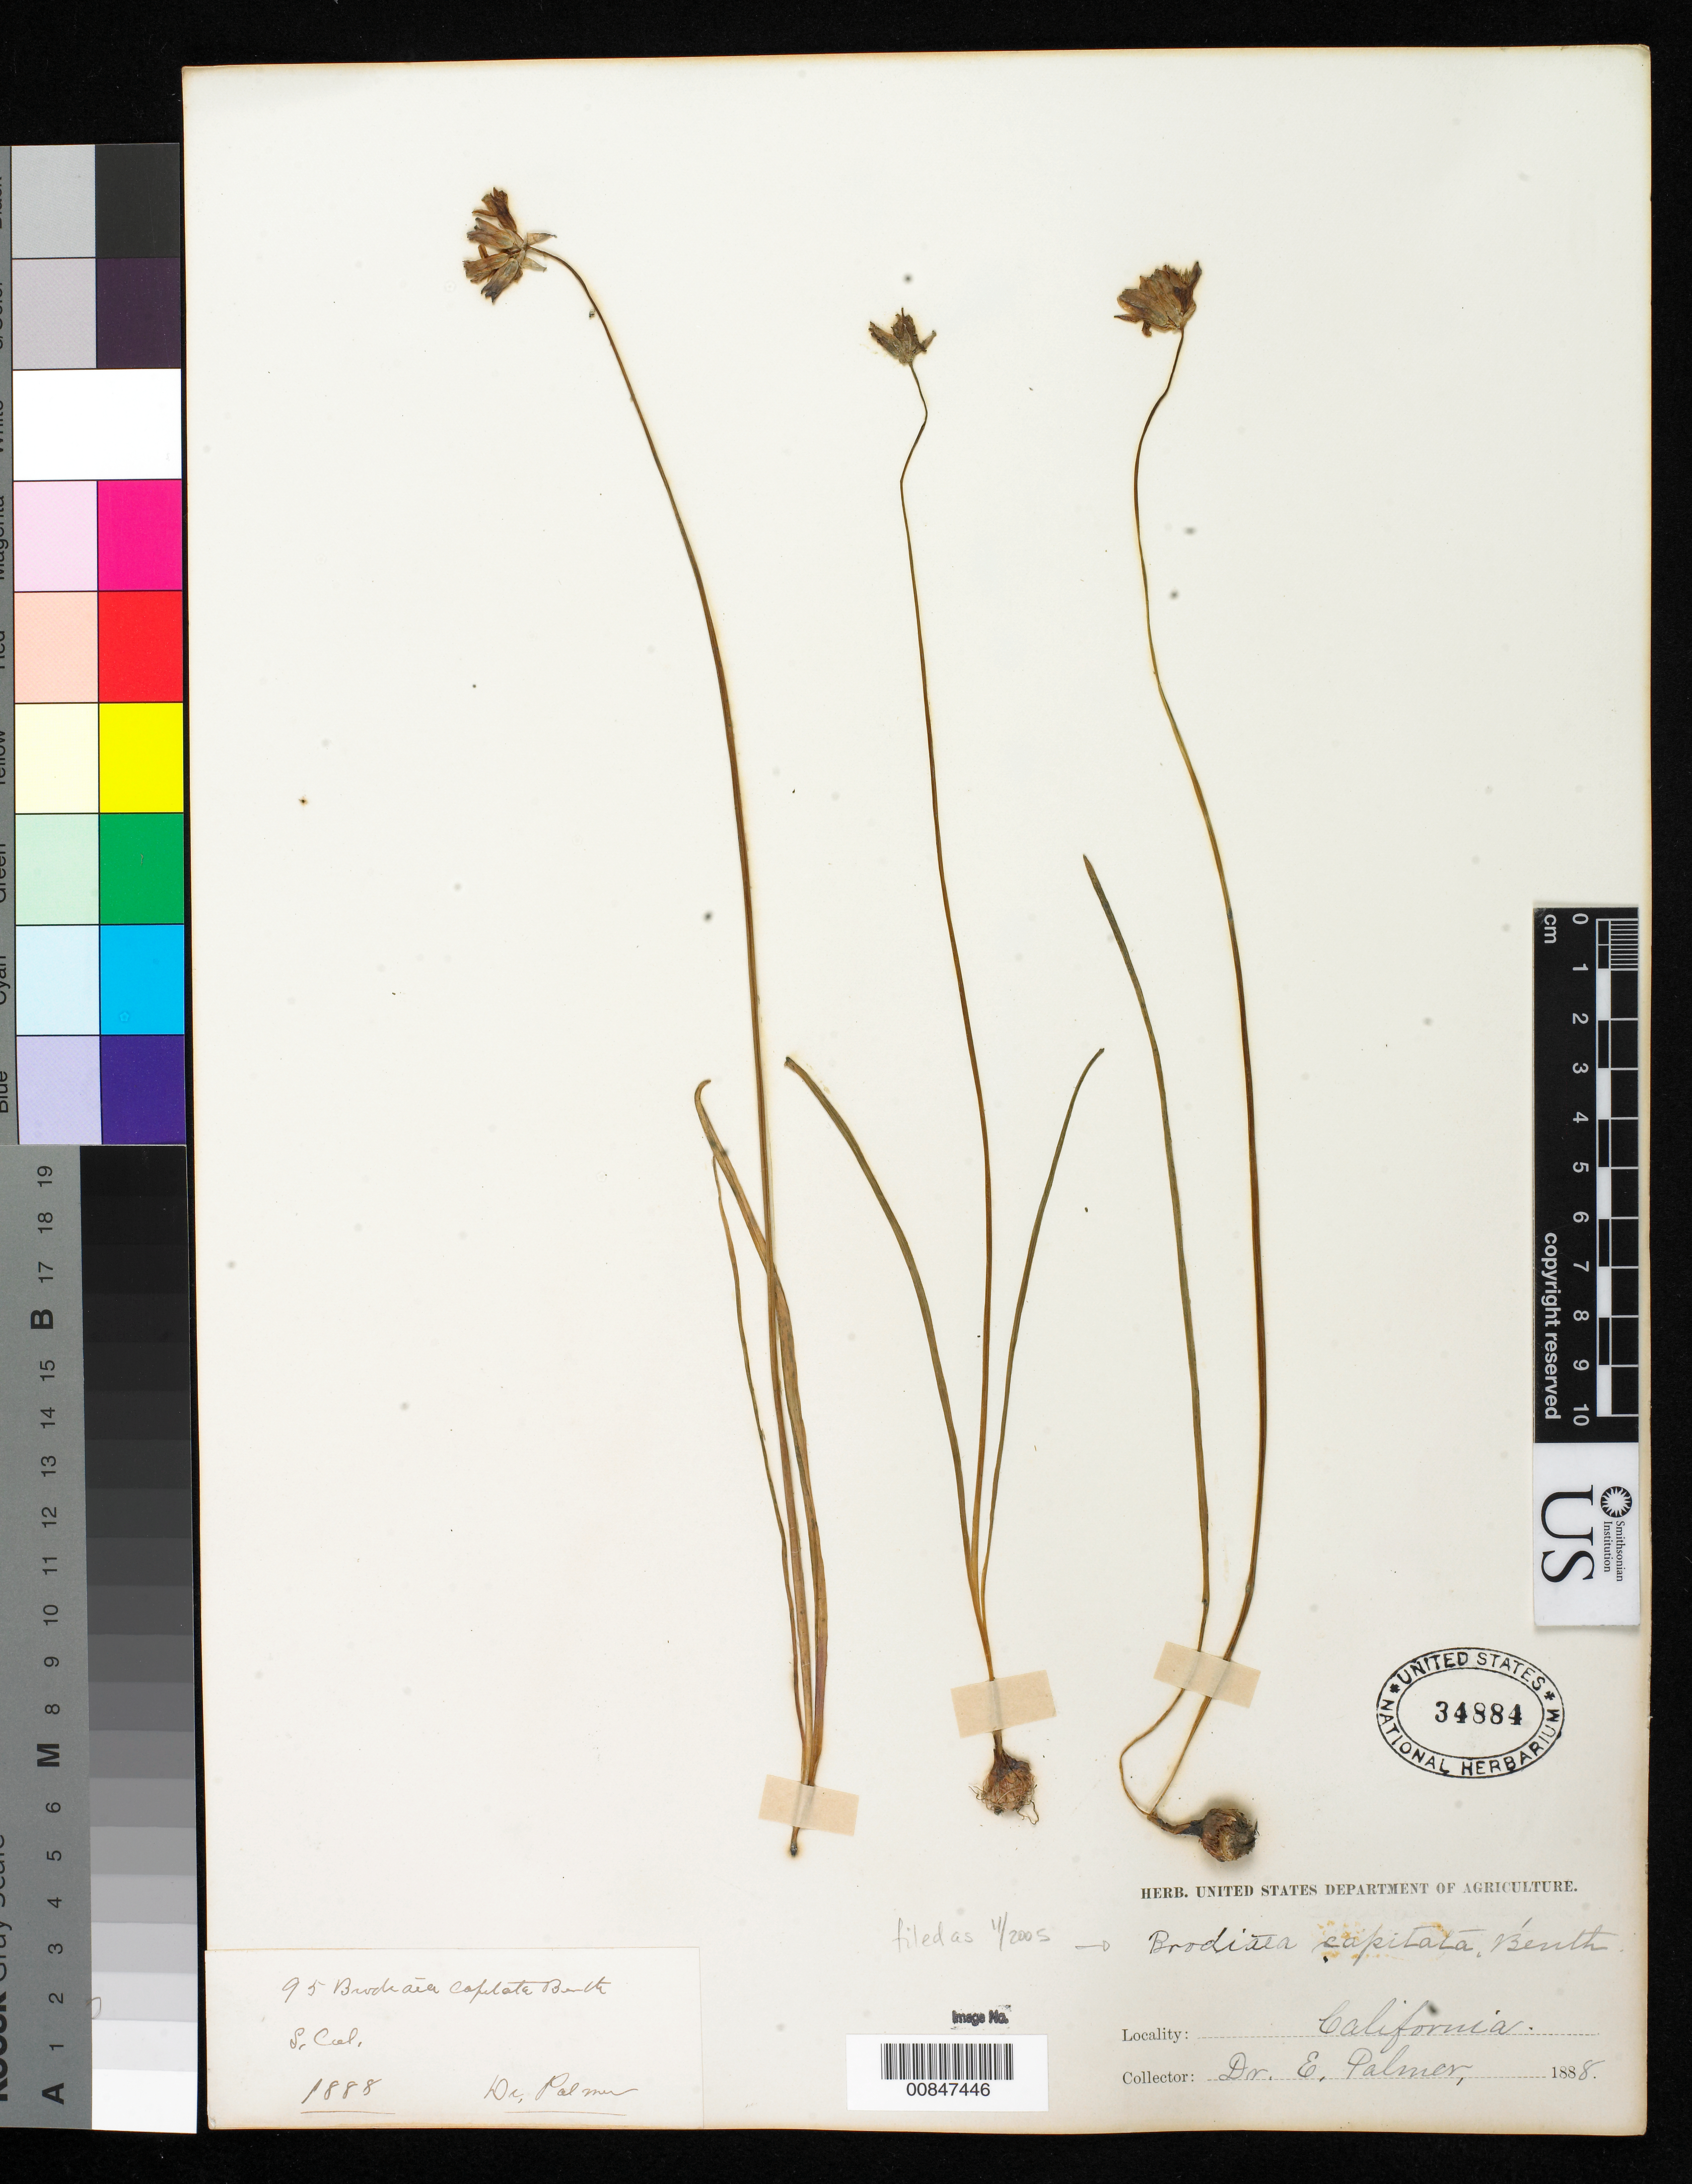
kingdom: Plantae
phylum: Tracheophyta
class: Liliopsida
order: Asparagales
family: Asparagaceae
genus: Dichelostemma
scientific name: Dichelostemma capitatum subsp. capitatum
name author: (Benth.) Alph. Wood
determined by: Strong, Mark T., (BOT), Smithsonian Institution - National Museum of Natural History (UNITED STATES)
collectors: E. Palmer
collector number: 95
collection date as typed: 1888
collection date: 1888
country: United States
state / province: California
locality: S California.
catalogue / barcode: US 34884